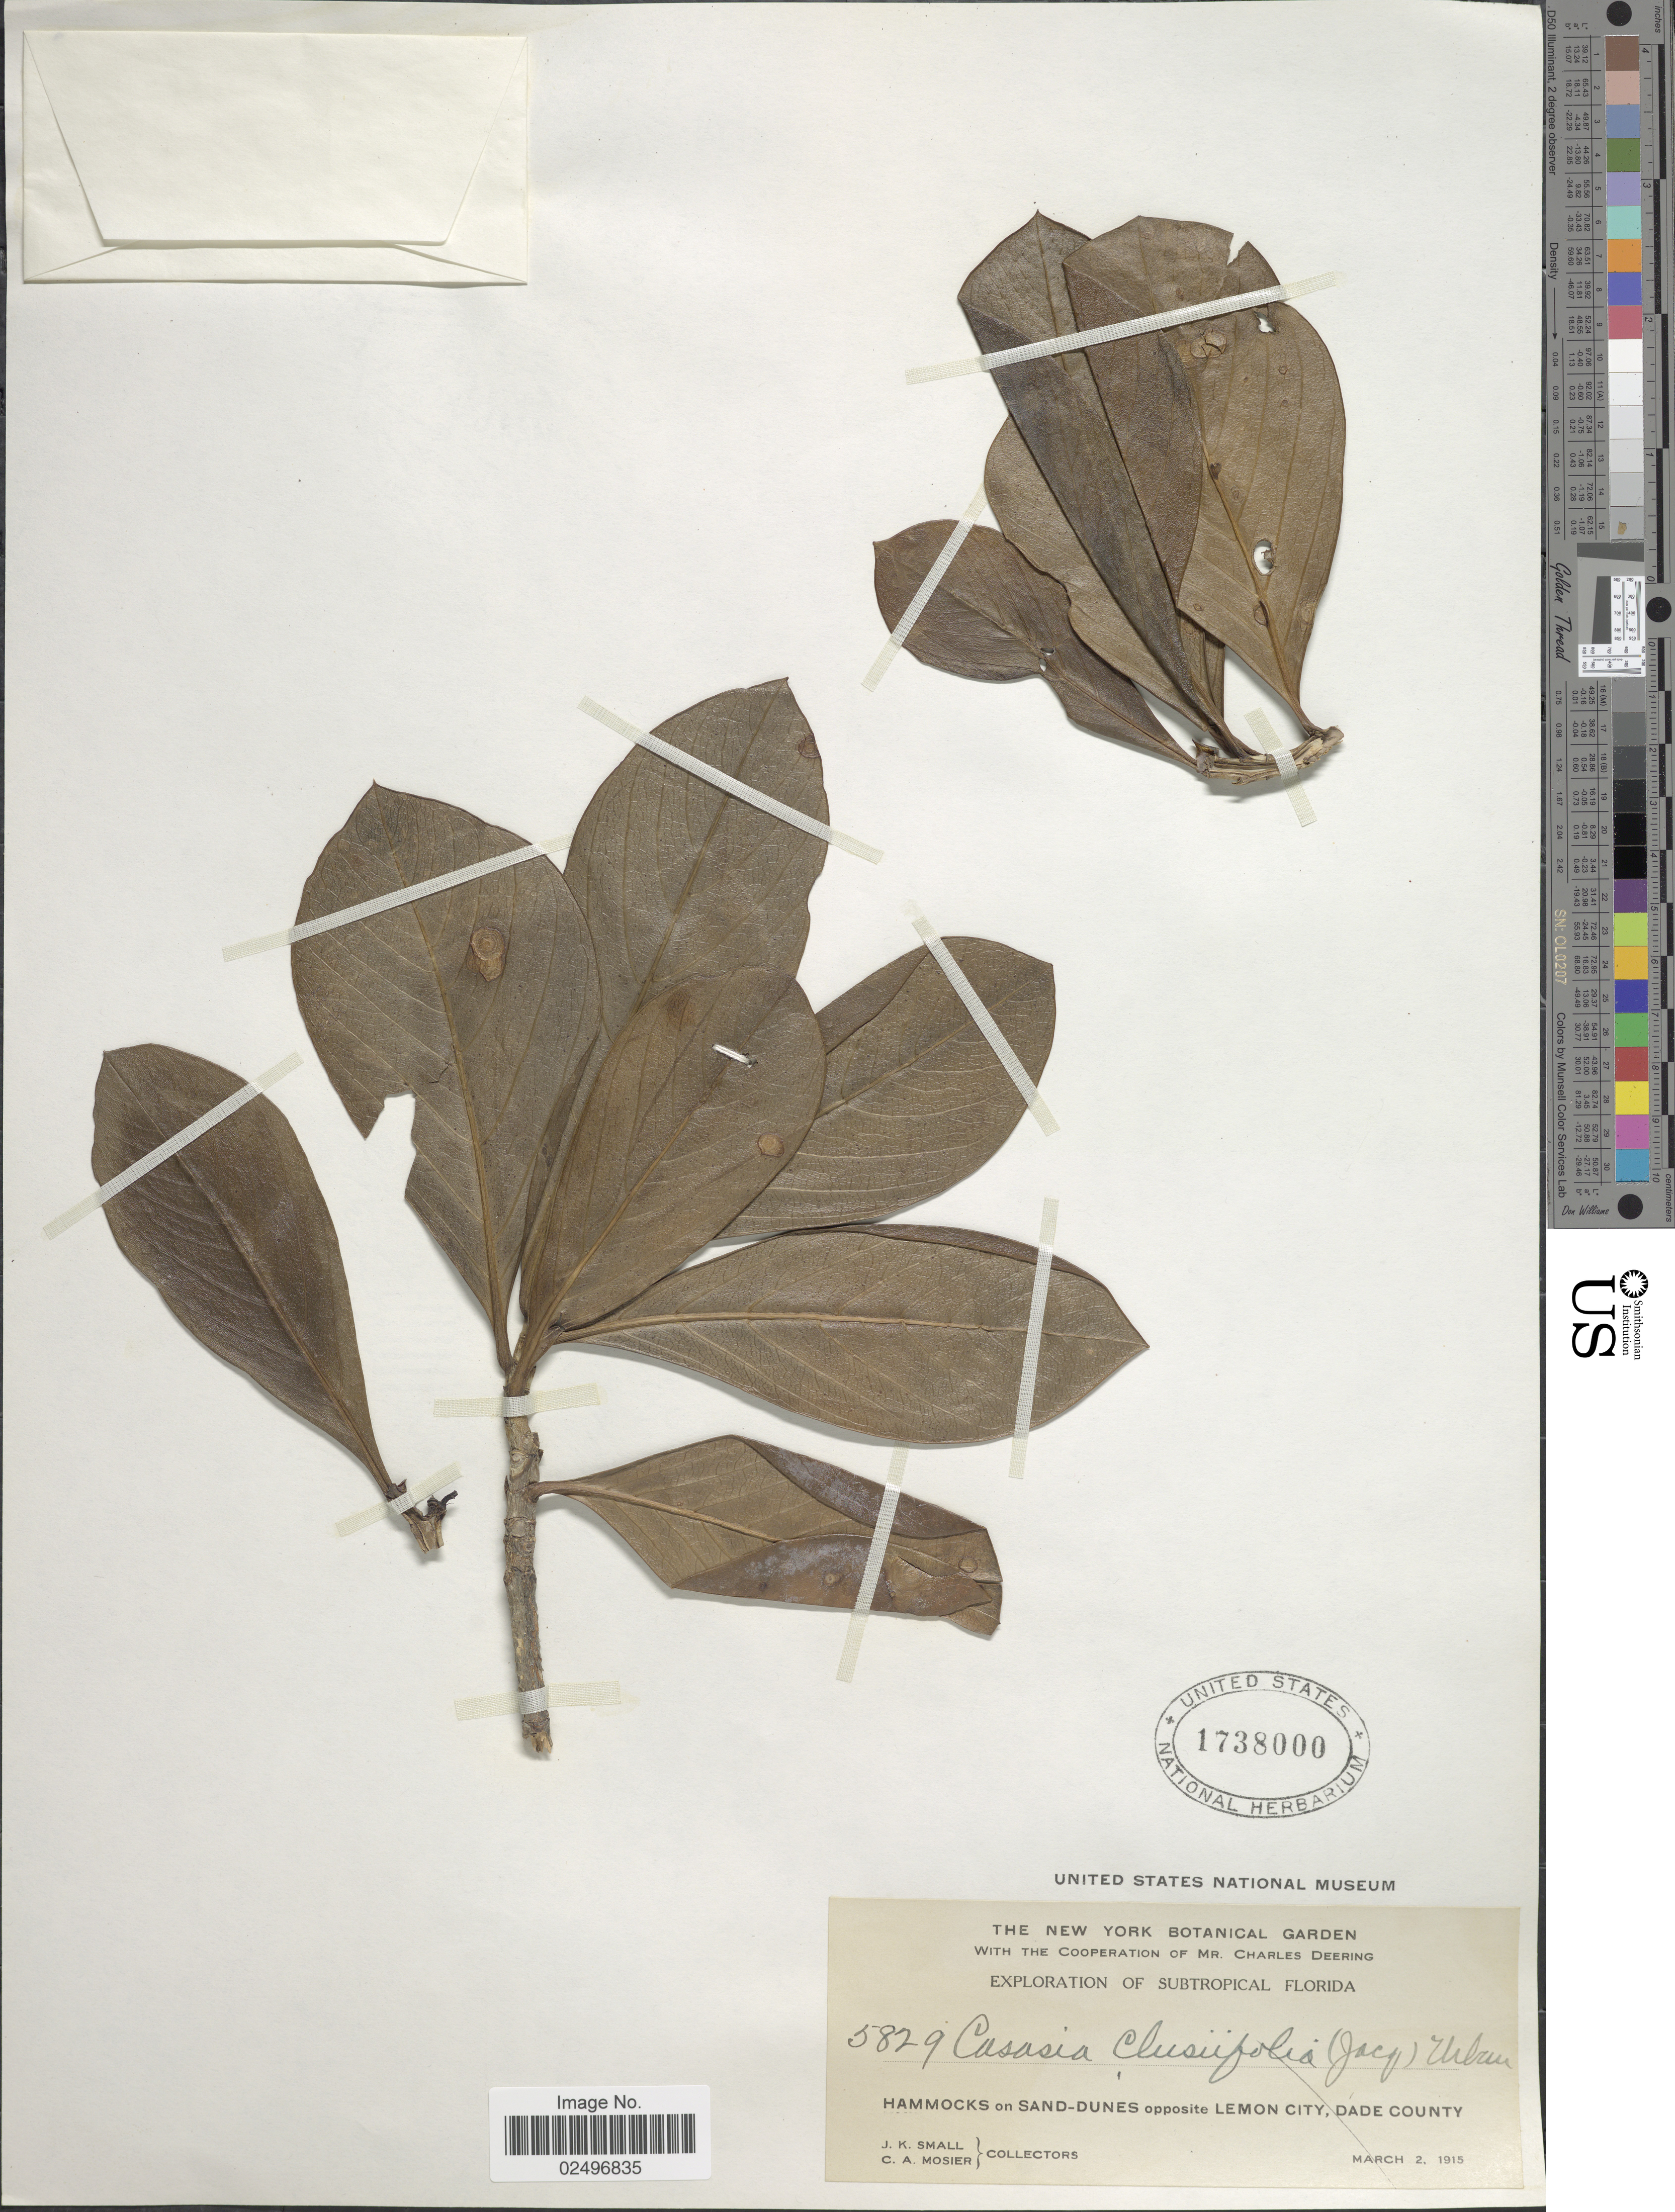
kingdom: Plantae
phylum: Tracheophyta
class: Magnoliopsida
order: Gentianales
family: Rubiaceae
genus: Casasia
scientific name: Casasia clusiifolia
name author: (Jacq.) Urb.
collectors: J. K. Small & C. A. Mosier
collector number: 5829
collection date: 1915-03-02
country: United States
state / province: Florida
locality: Subtropical Florida, Hammocks on Sand-Dunes opposite Lemon City, Dade County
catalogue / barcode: US 1738000